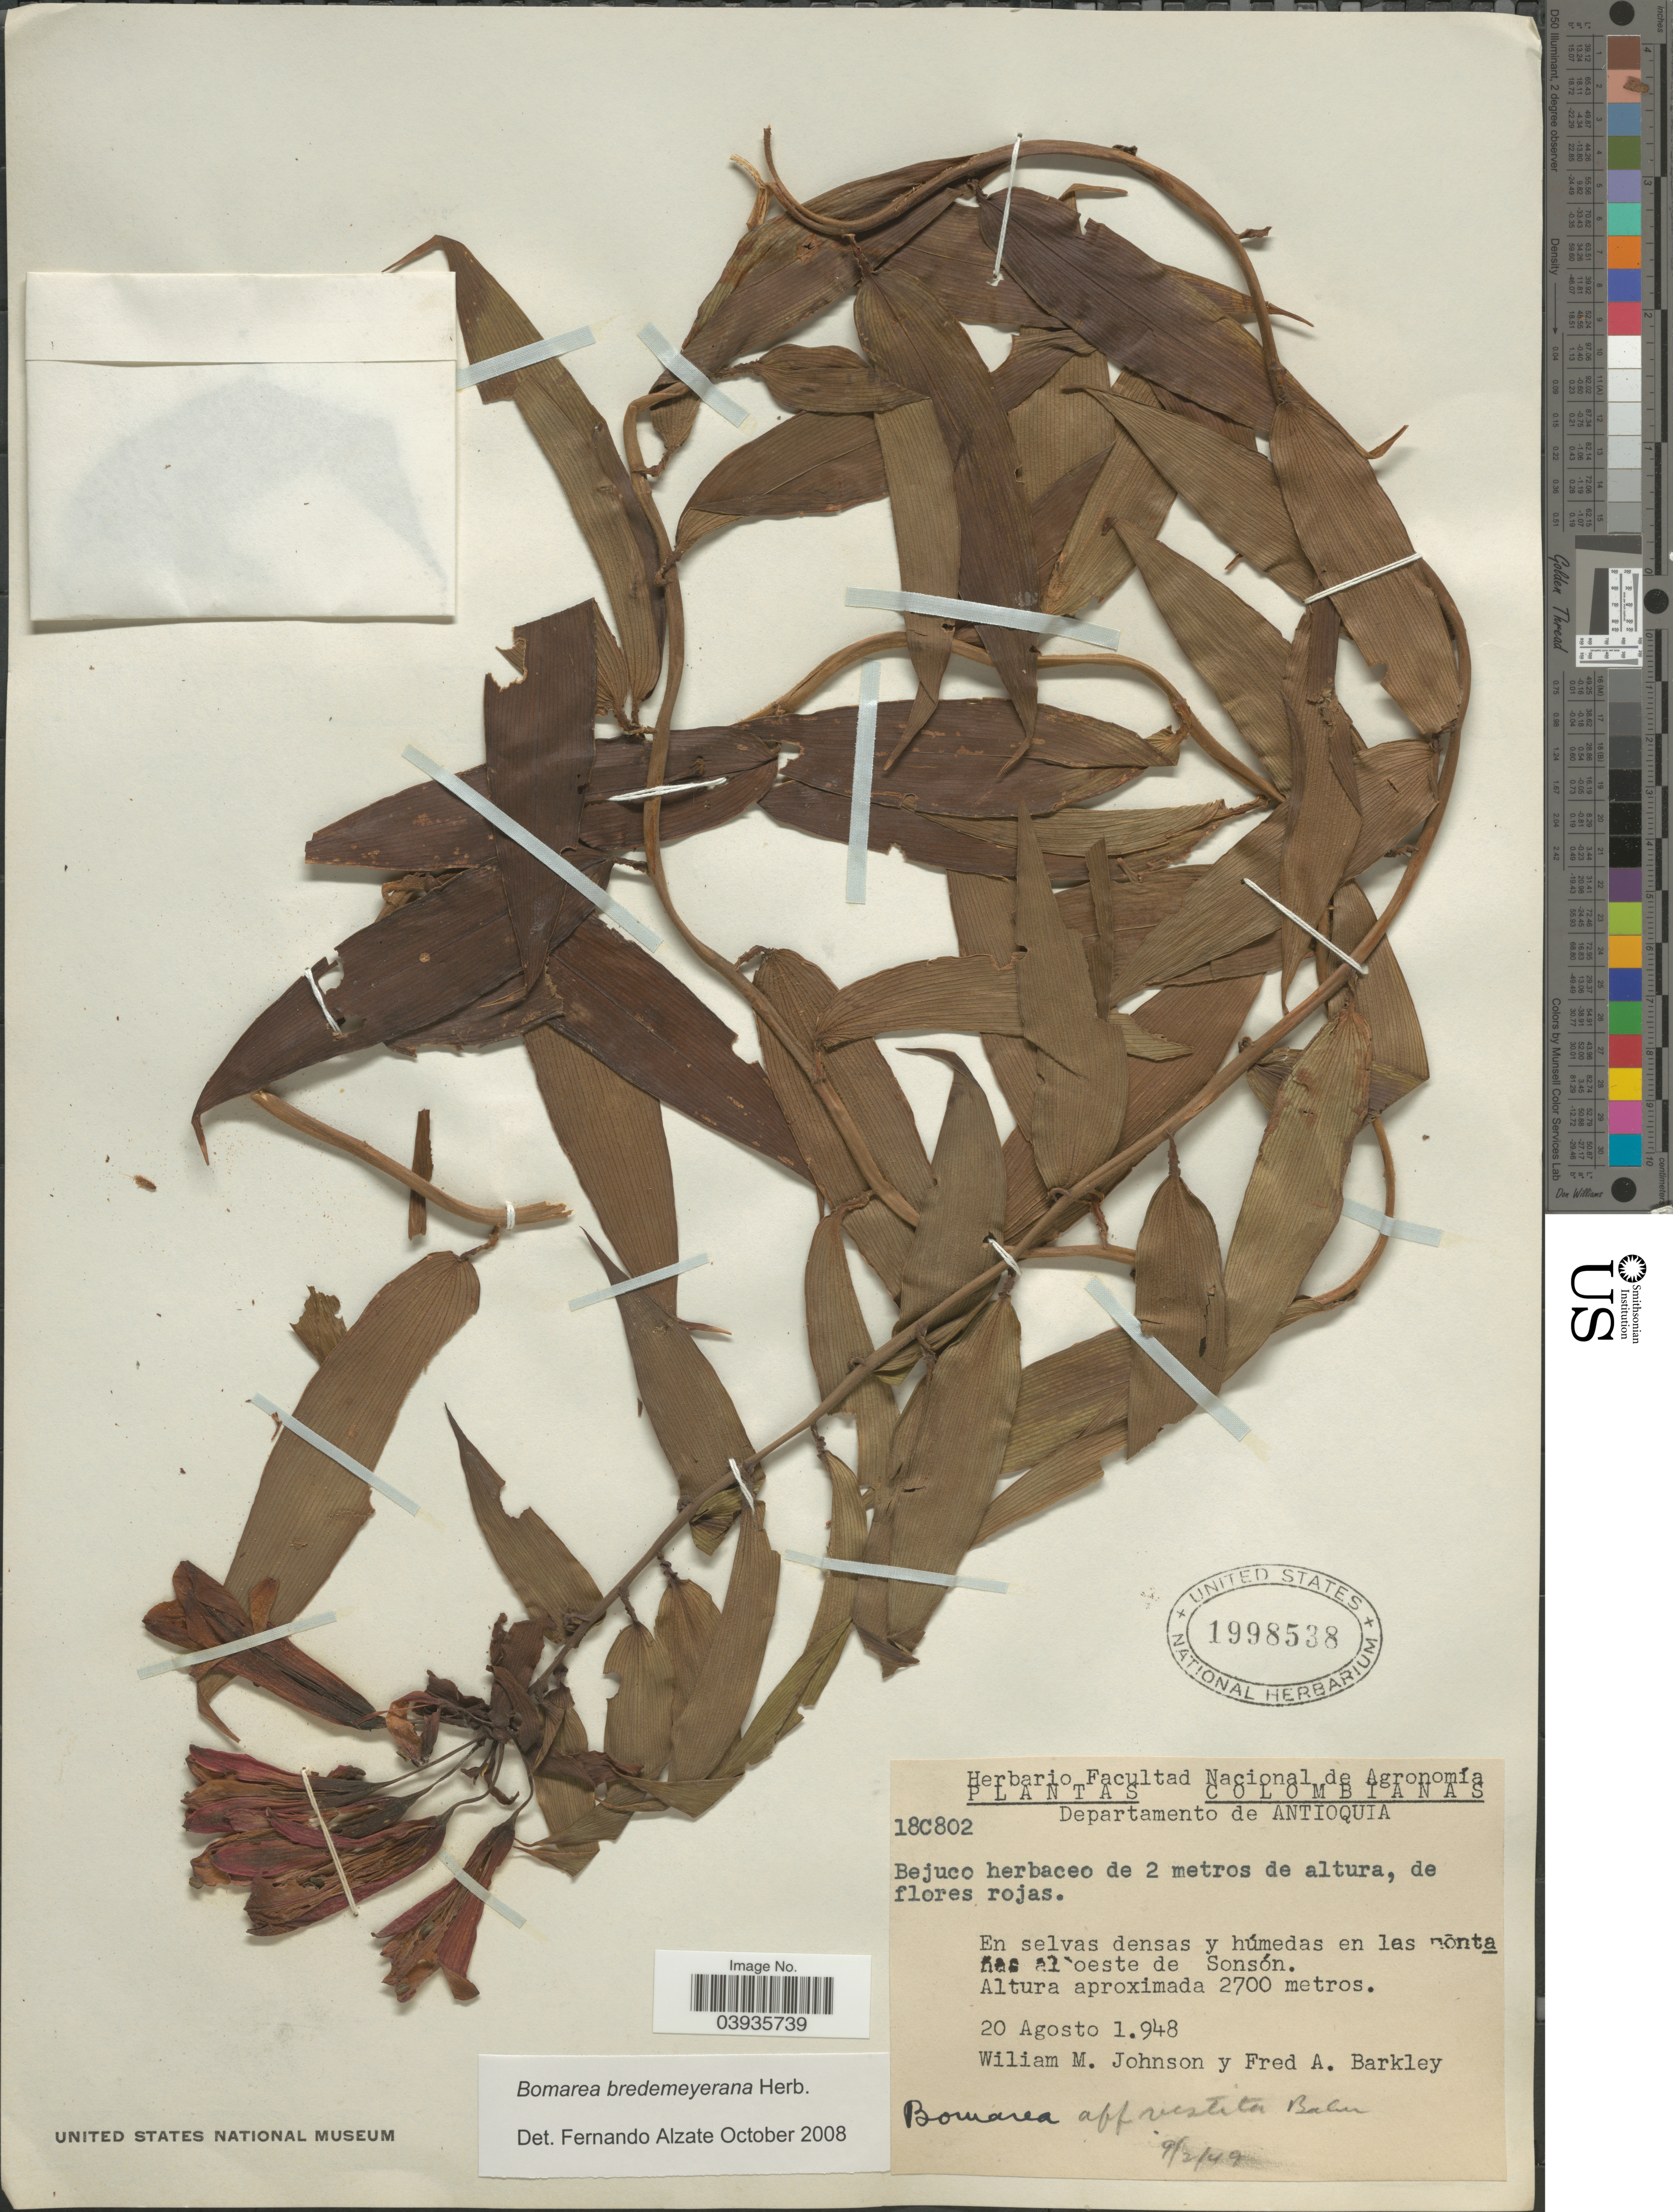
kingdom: Plantae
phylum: Tracheophyta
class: Liliopsida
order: Liliales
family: Alstroemeriaceae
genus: Bomarea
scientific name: Bomarea bredemeyeriana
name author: Herb.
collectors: W. M. Johnson & F. A. Barkley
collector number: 18C802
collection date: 1948-08-20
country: Colombia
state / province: Antioquia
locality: Departamento de Antioquia. En las montañas al oeste de Sonsón.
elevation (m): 2700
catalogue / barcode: US 1998538